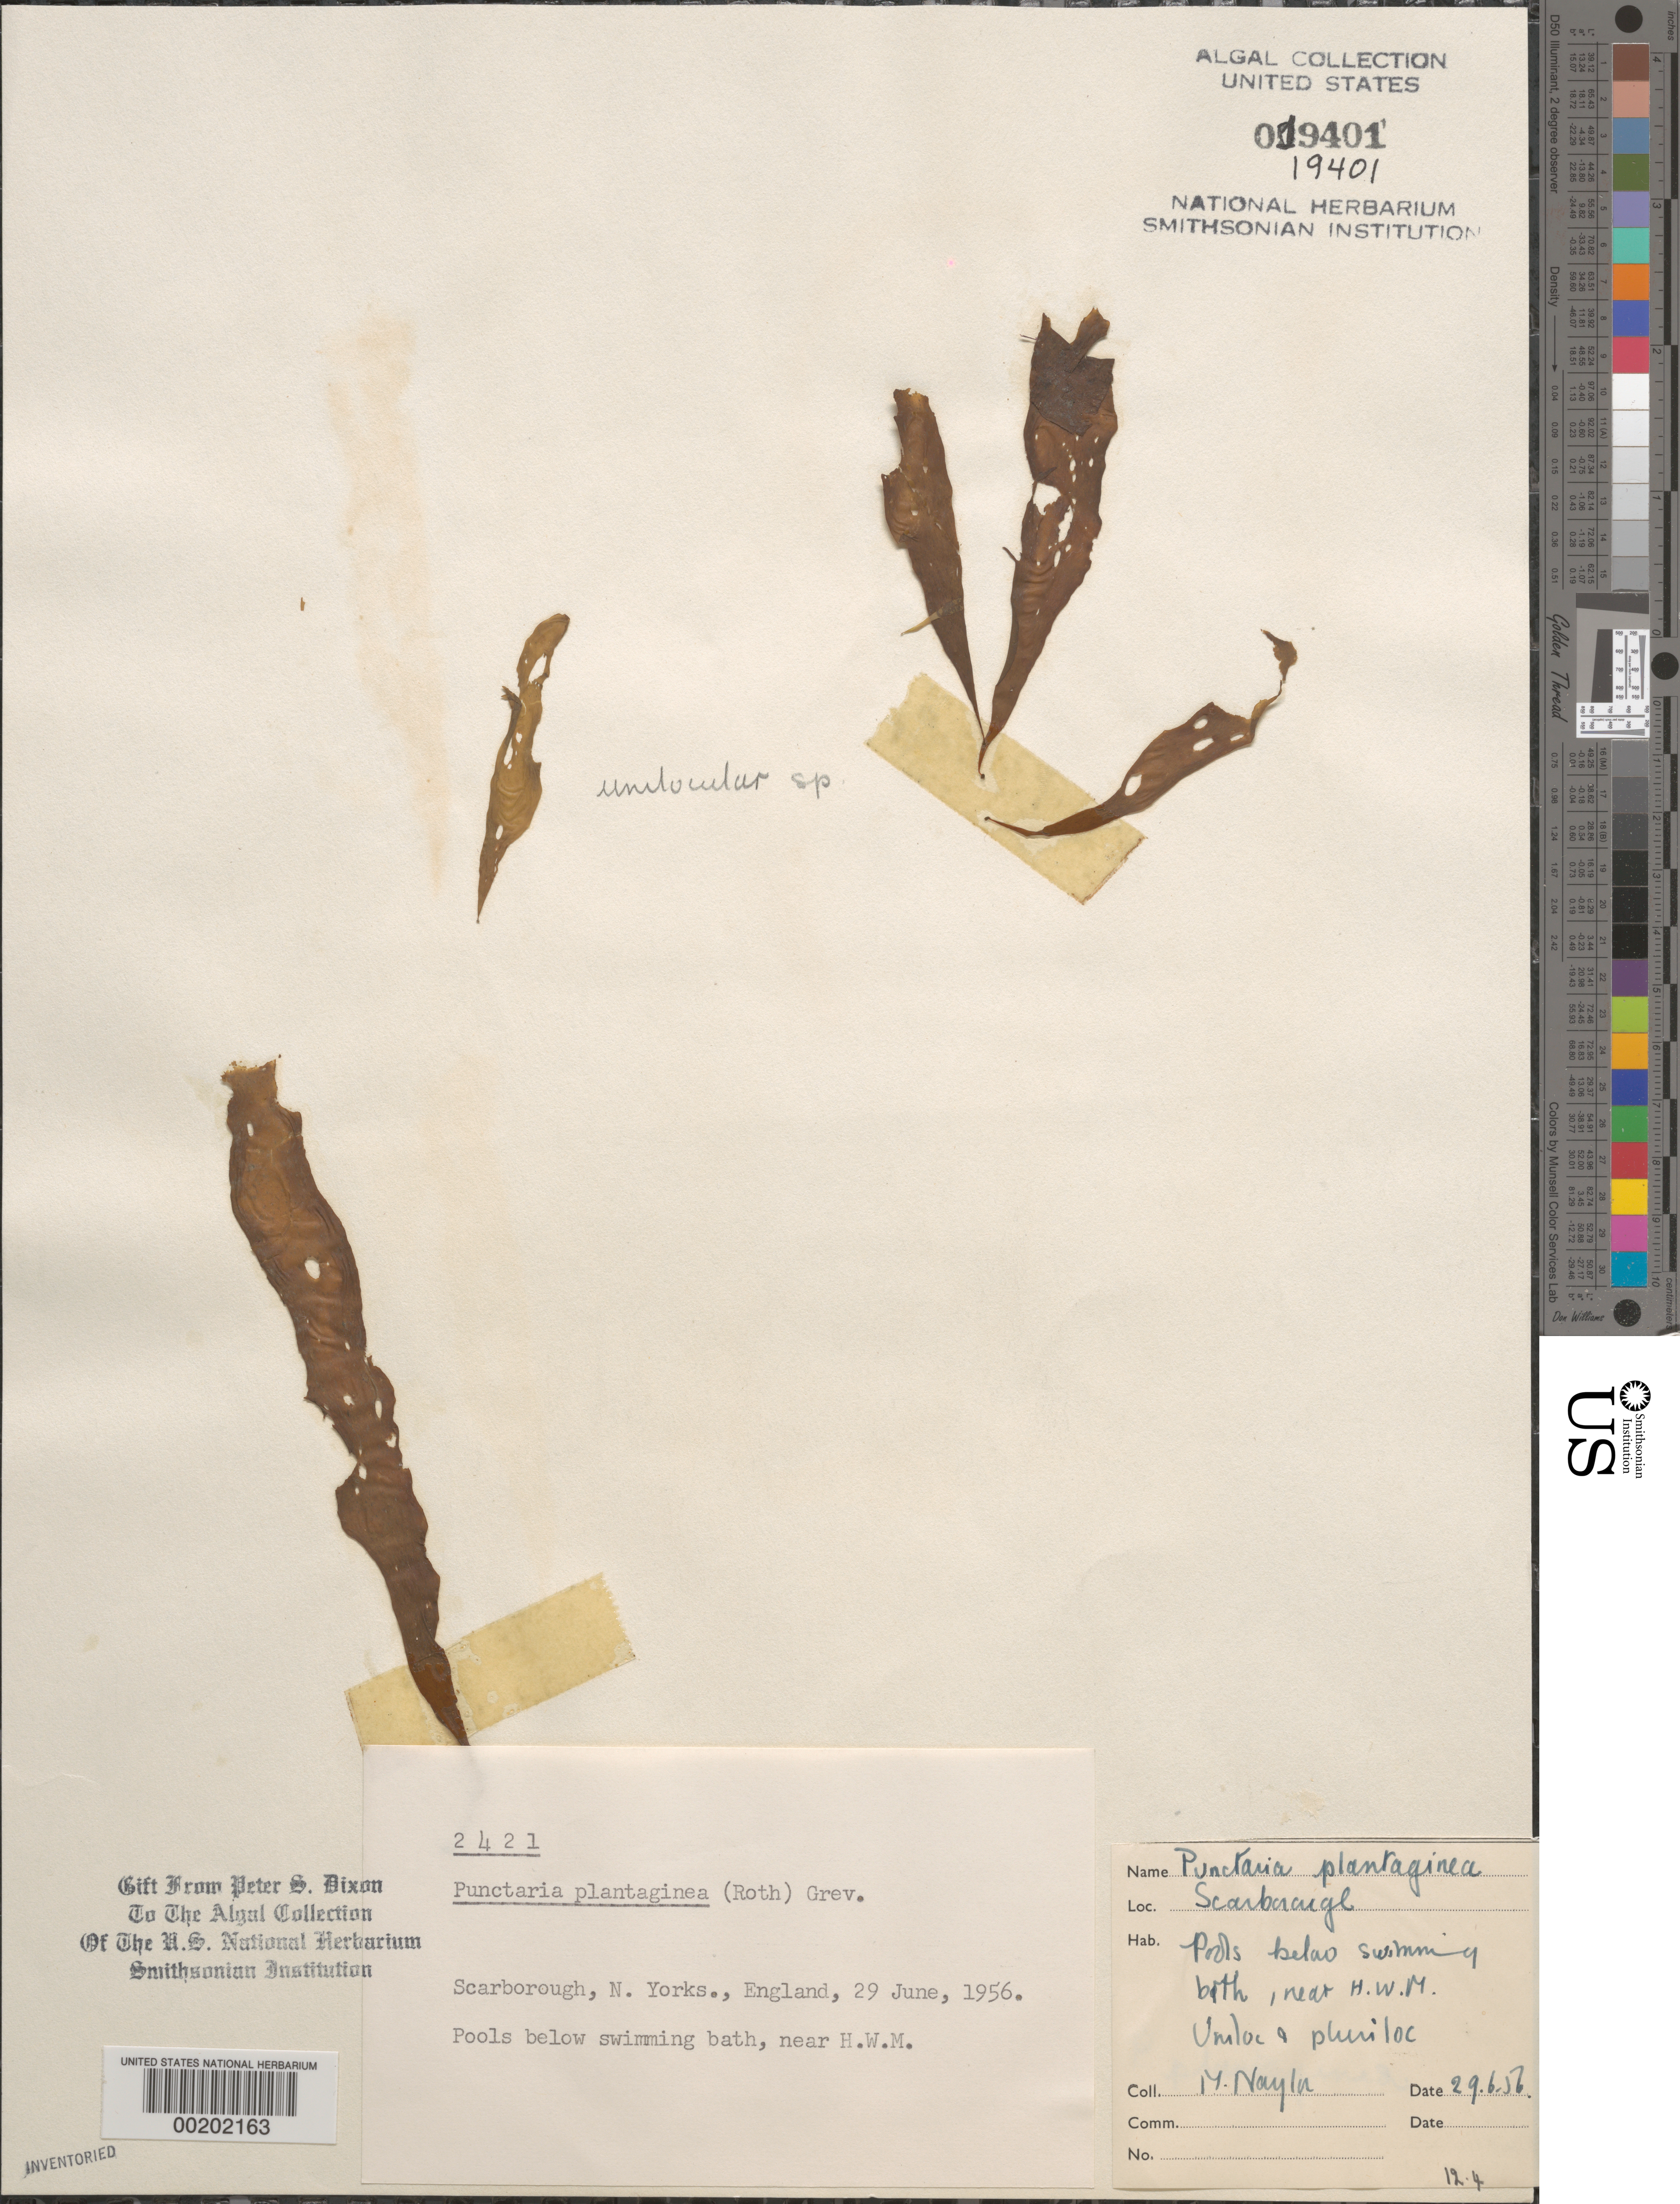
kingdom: Chromista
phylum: Ochrophyta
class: Phaeophyceae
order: Dictyosiphonales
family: Punctariaceae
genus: Punctaria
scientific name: Punctaria plantaginea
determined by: Dixon, P. S.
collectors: M. Roberts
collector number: PSD 2421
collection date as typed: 29 Jun 1956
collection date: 1956-06-29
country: United Kingdom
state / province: England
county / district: North Yorkshire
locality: Scarborough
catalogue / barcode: US 19401